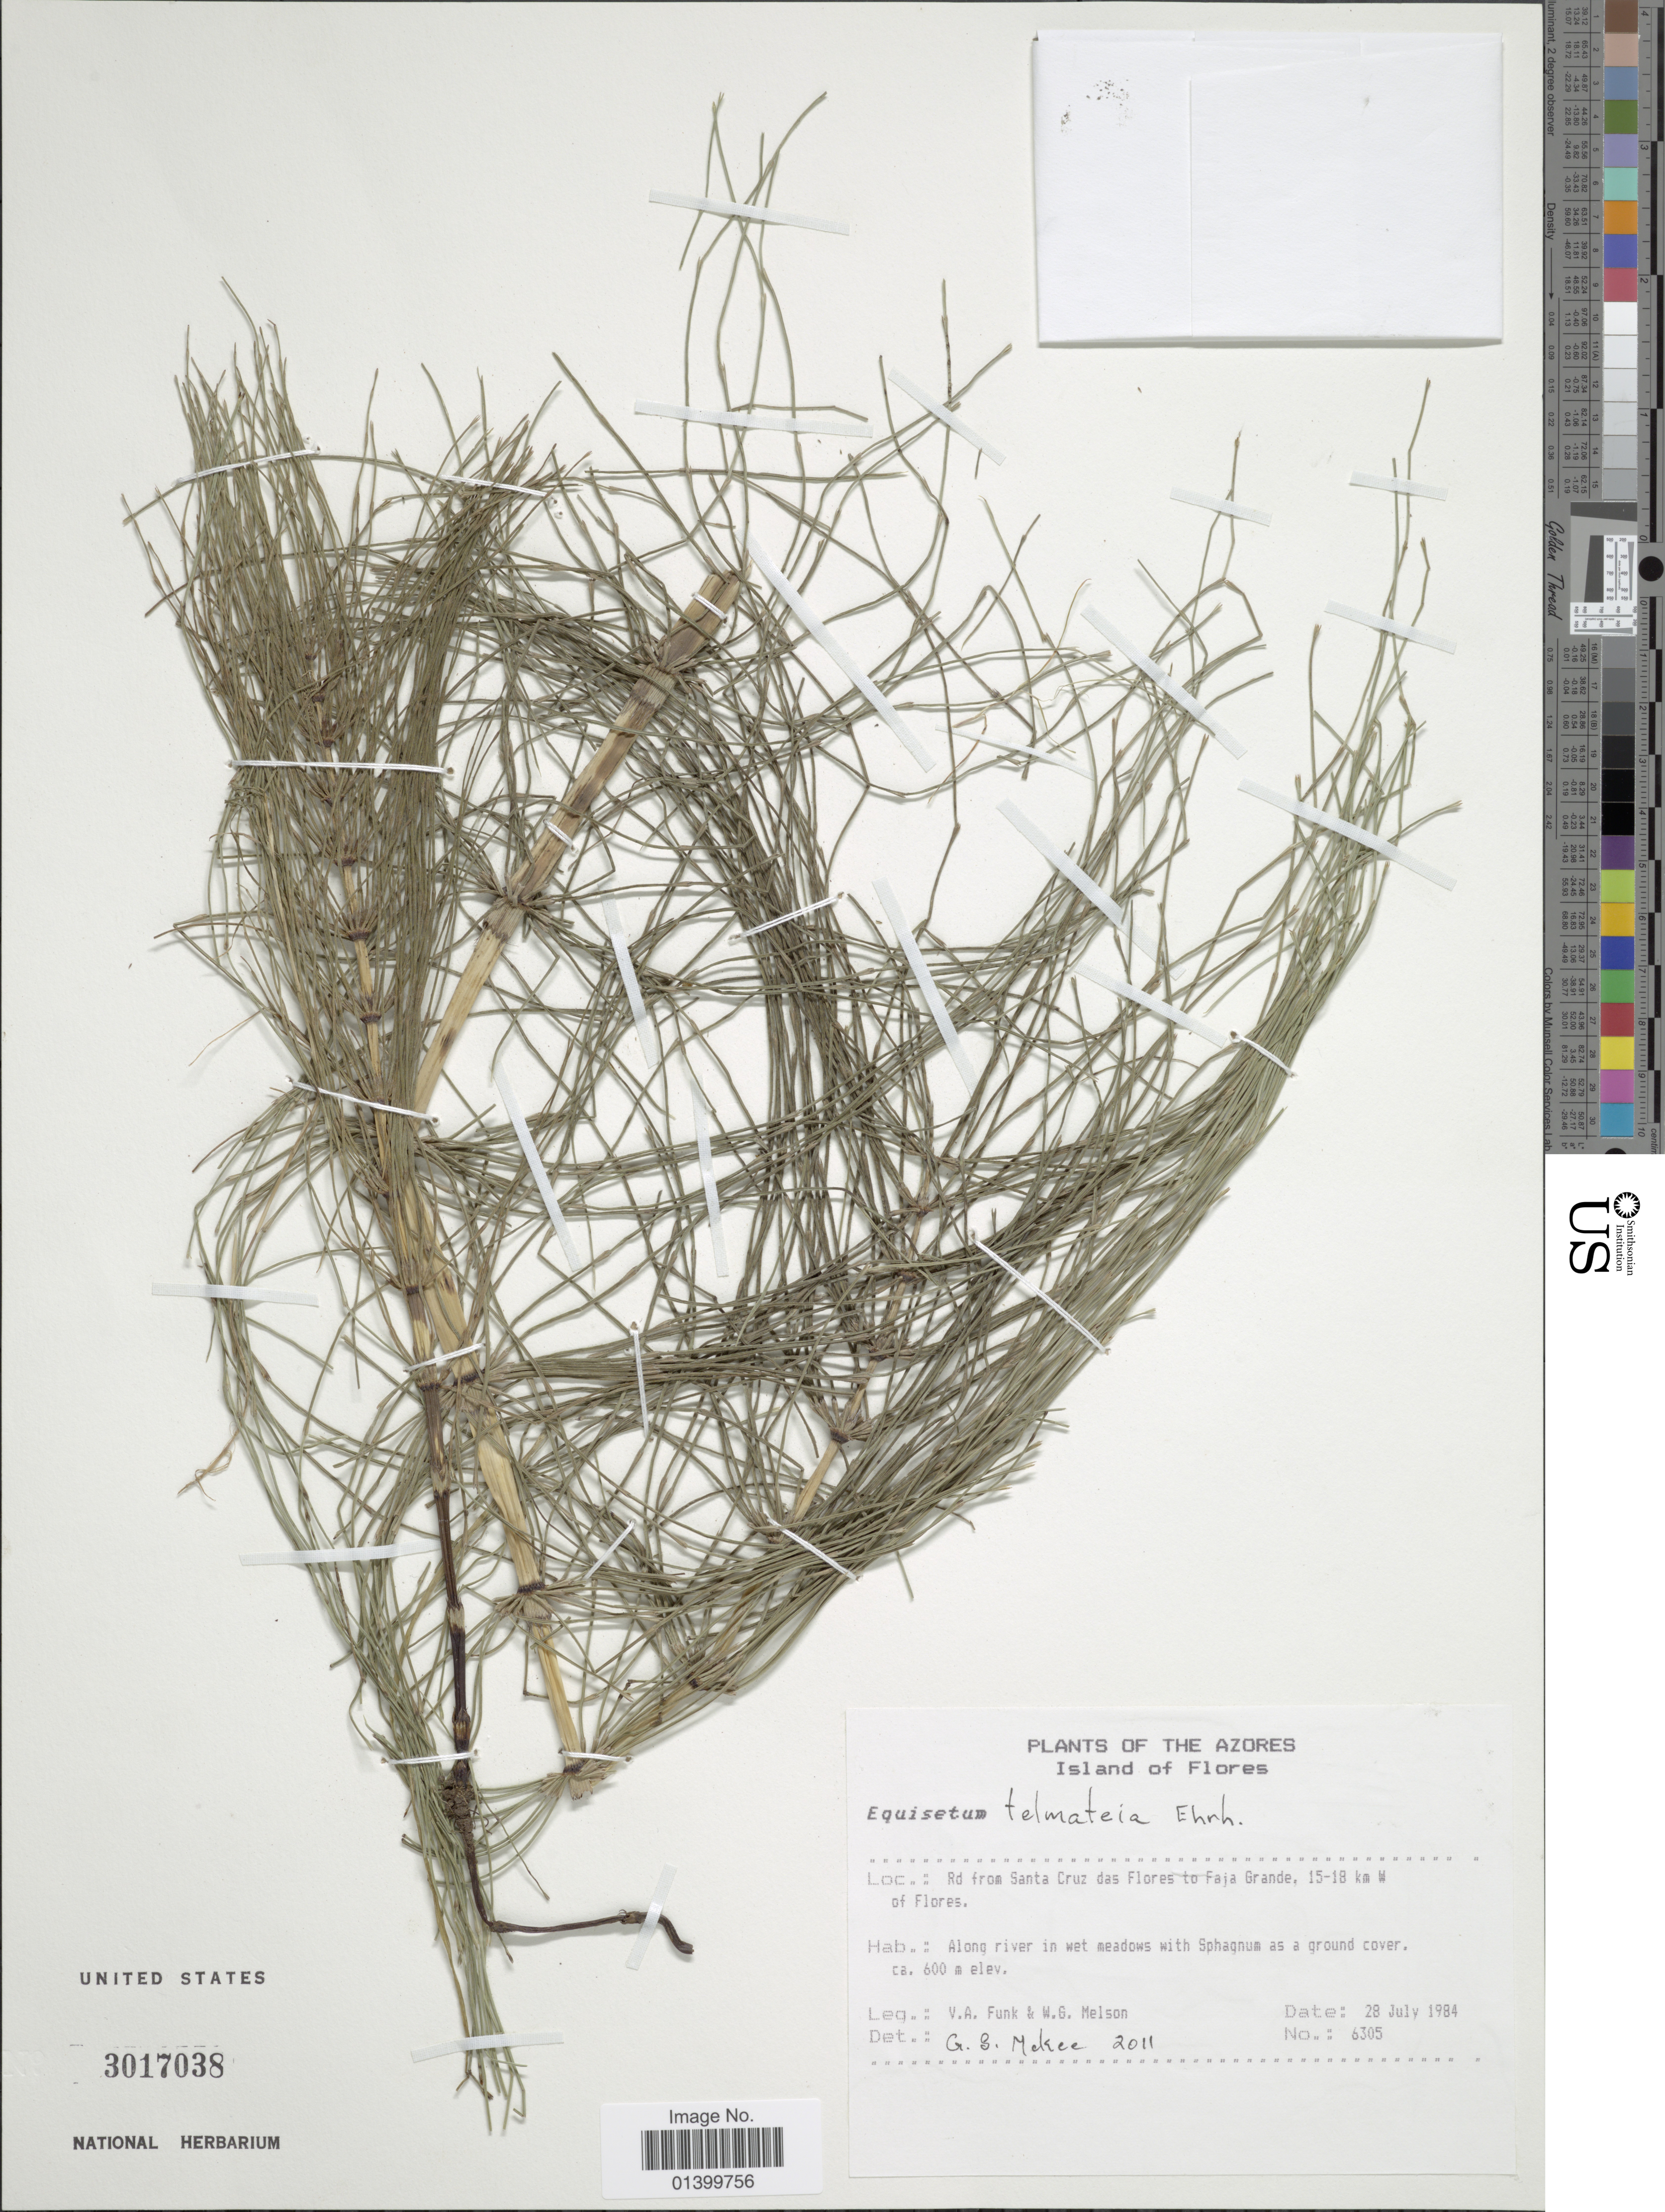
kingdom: Plantae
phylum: Tracheophyta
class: Polypodiopsida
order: Equisetales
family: Equisetaceae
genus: Equisetum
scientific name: Equisetum telmateia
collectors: V. Funk & W. Melson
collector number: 6305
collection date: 1984-07-28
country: Portugal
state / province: Azores (Aut. Reg.)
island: Flores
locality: Island of Flores. Rd from Santa Cruz das Flores to Faja Grande, 15-18 km W of Flores.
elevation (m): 600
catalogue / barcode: US 3017038